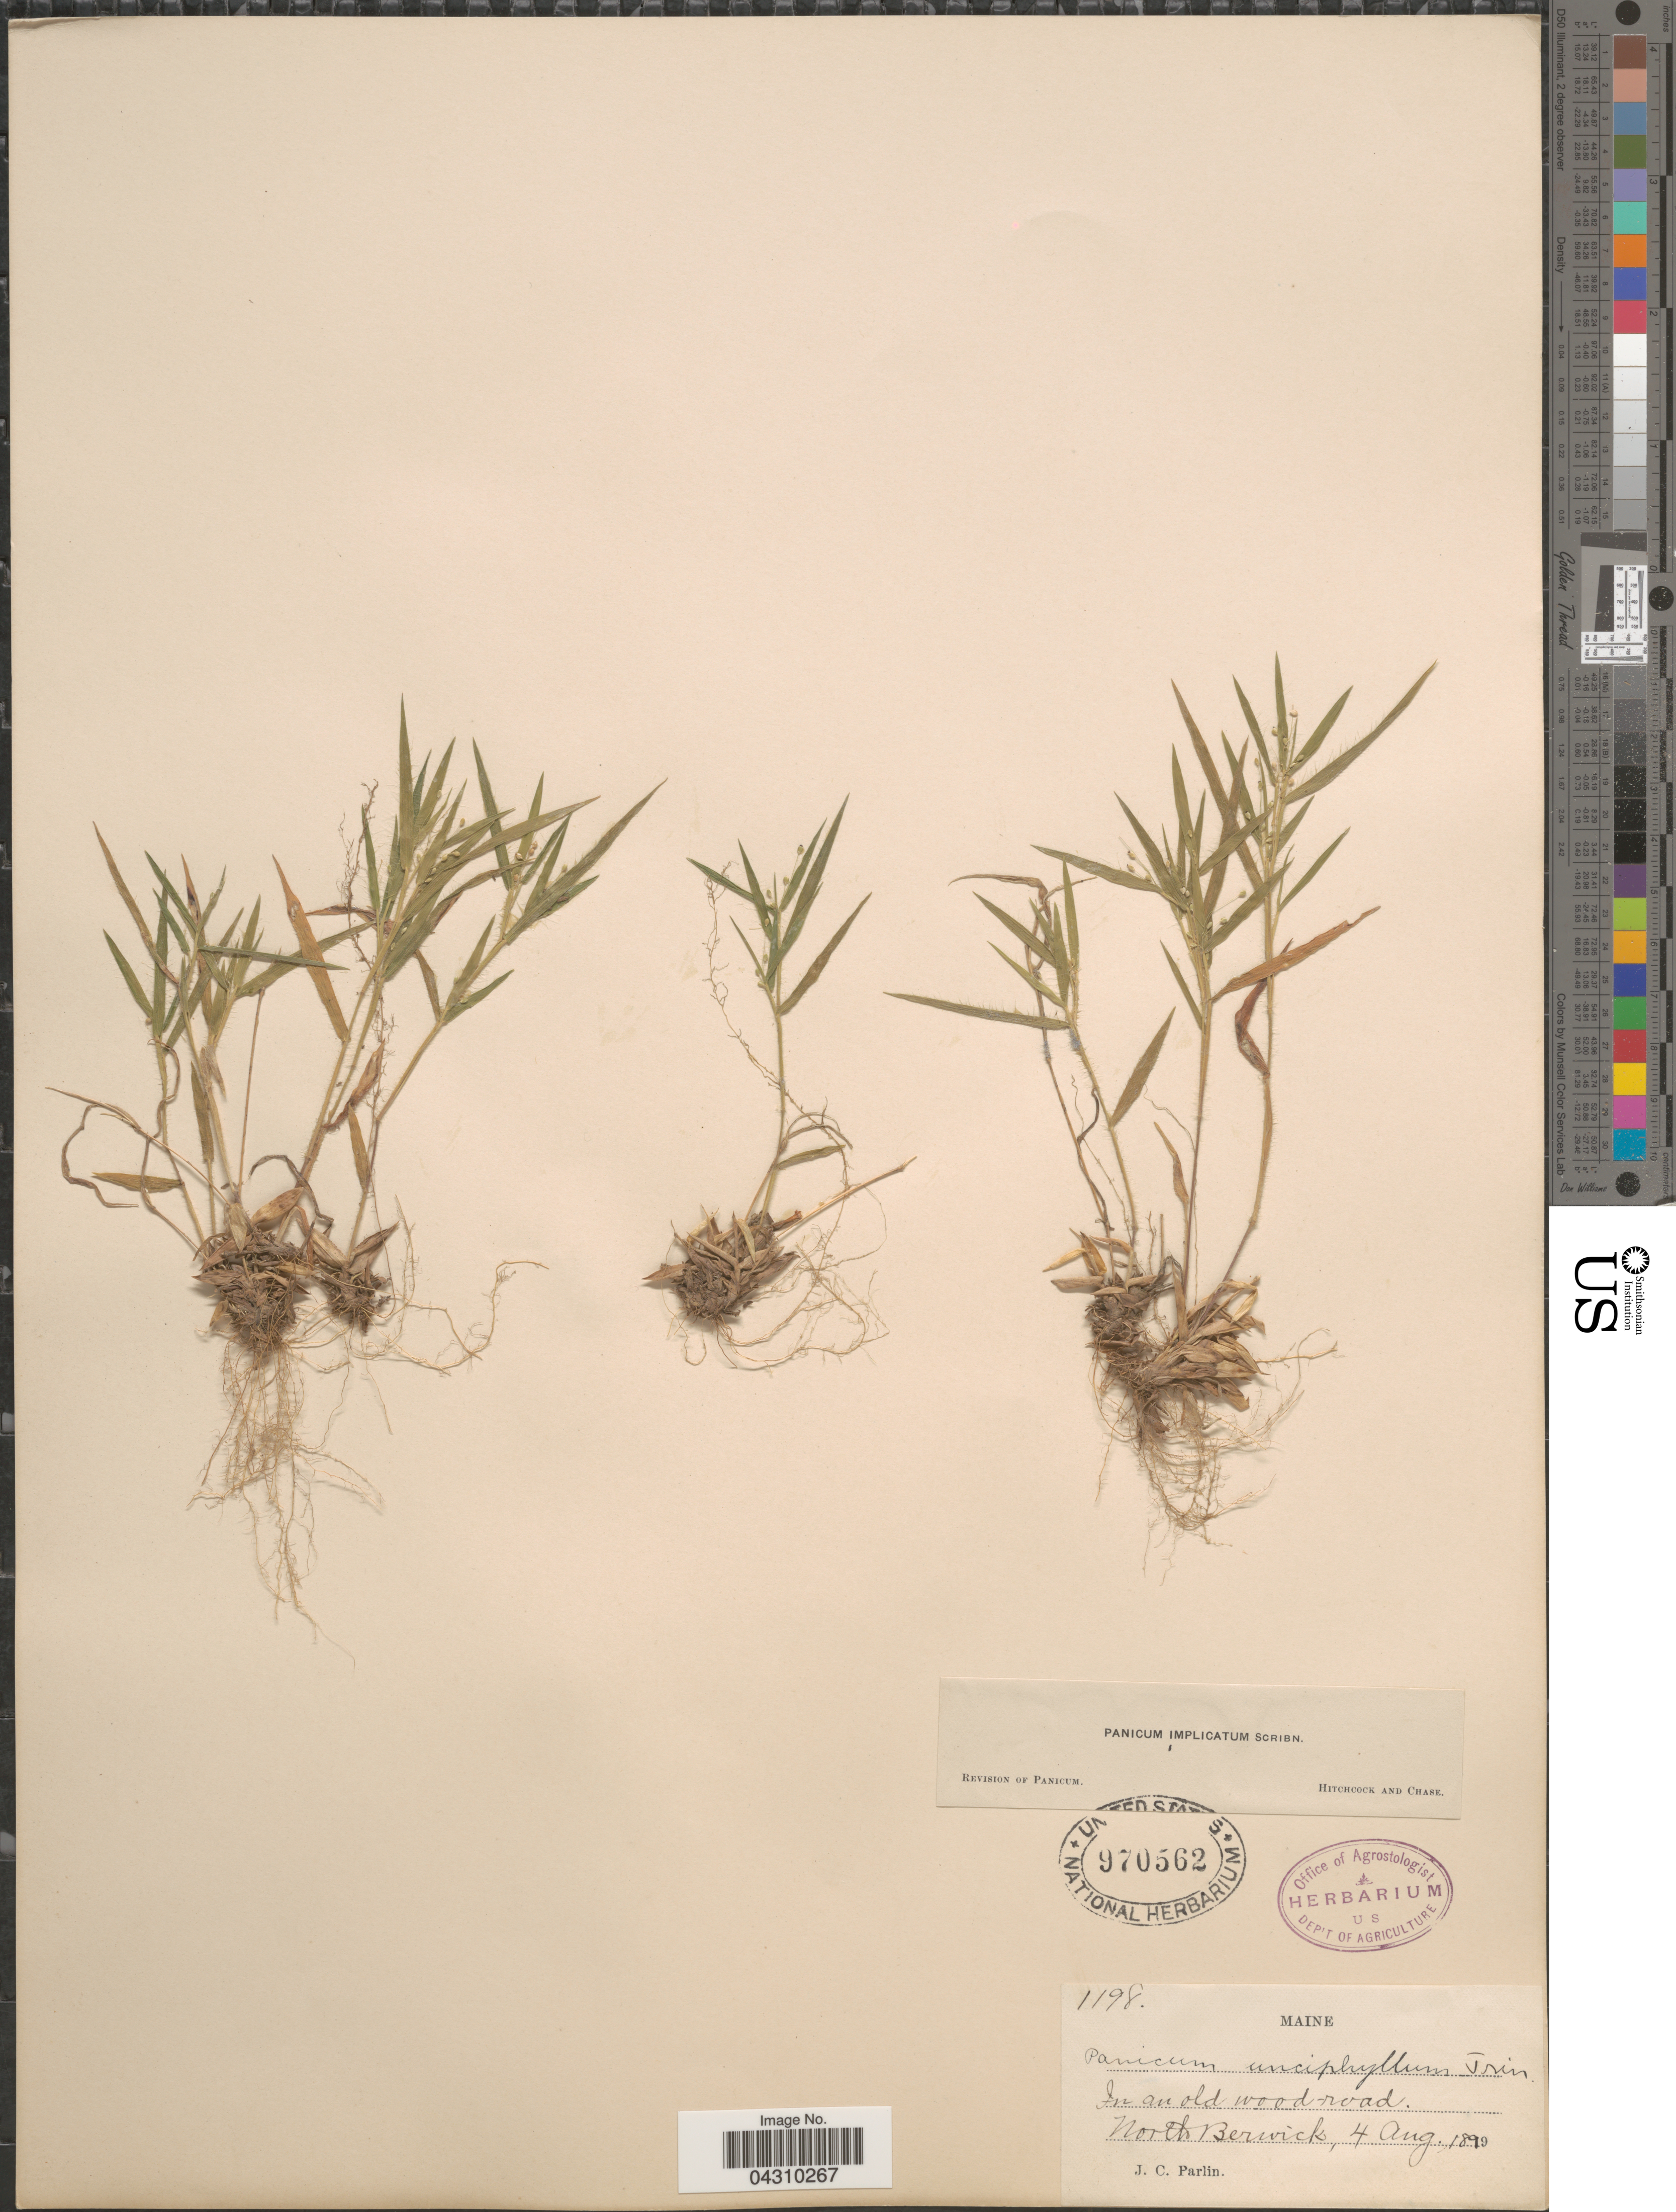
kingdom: Plantae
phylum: Tracheophyta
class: Liliopsida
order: Poales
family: Poaceae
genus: Dichanthelium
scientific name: Dichanthelium acuminatum var. acuminatum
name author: (Sw.) Gould & C.A. Clark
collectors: J. Parlin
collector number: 1198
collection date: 1899-08-04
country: United States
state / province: Maine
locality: In an old wood-road. North Berwick.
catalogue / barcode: US 970562